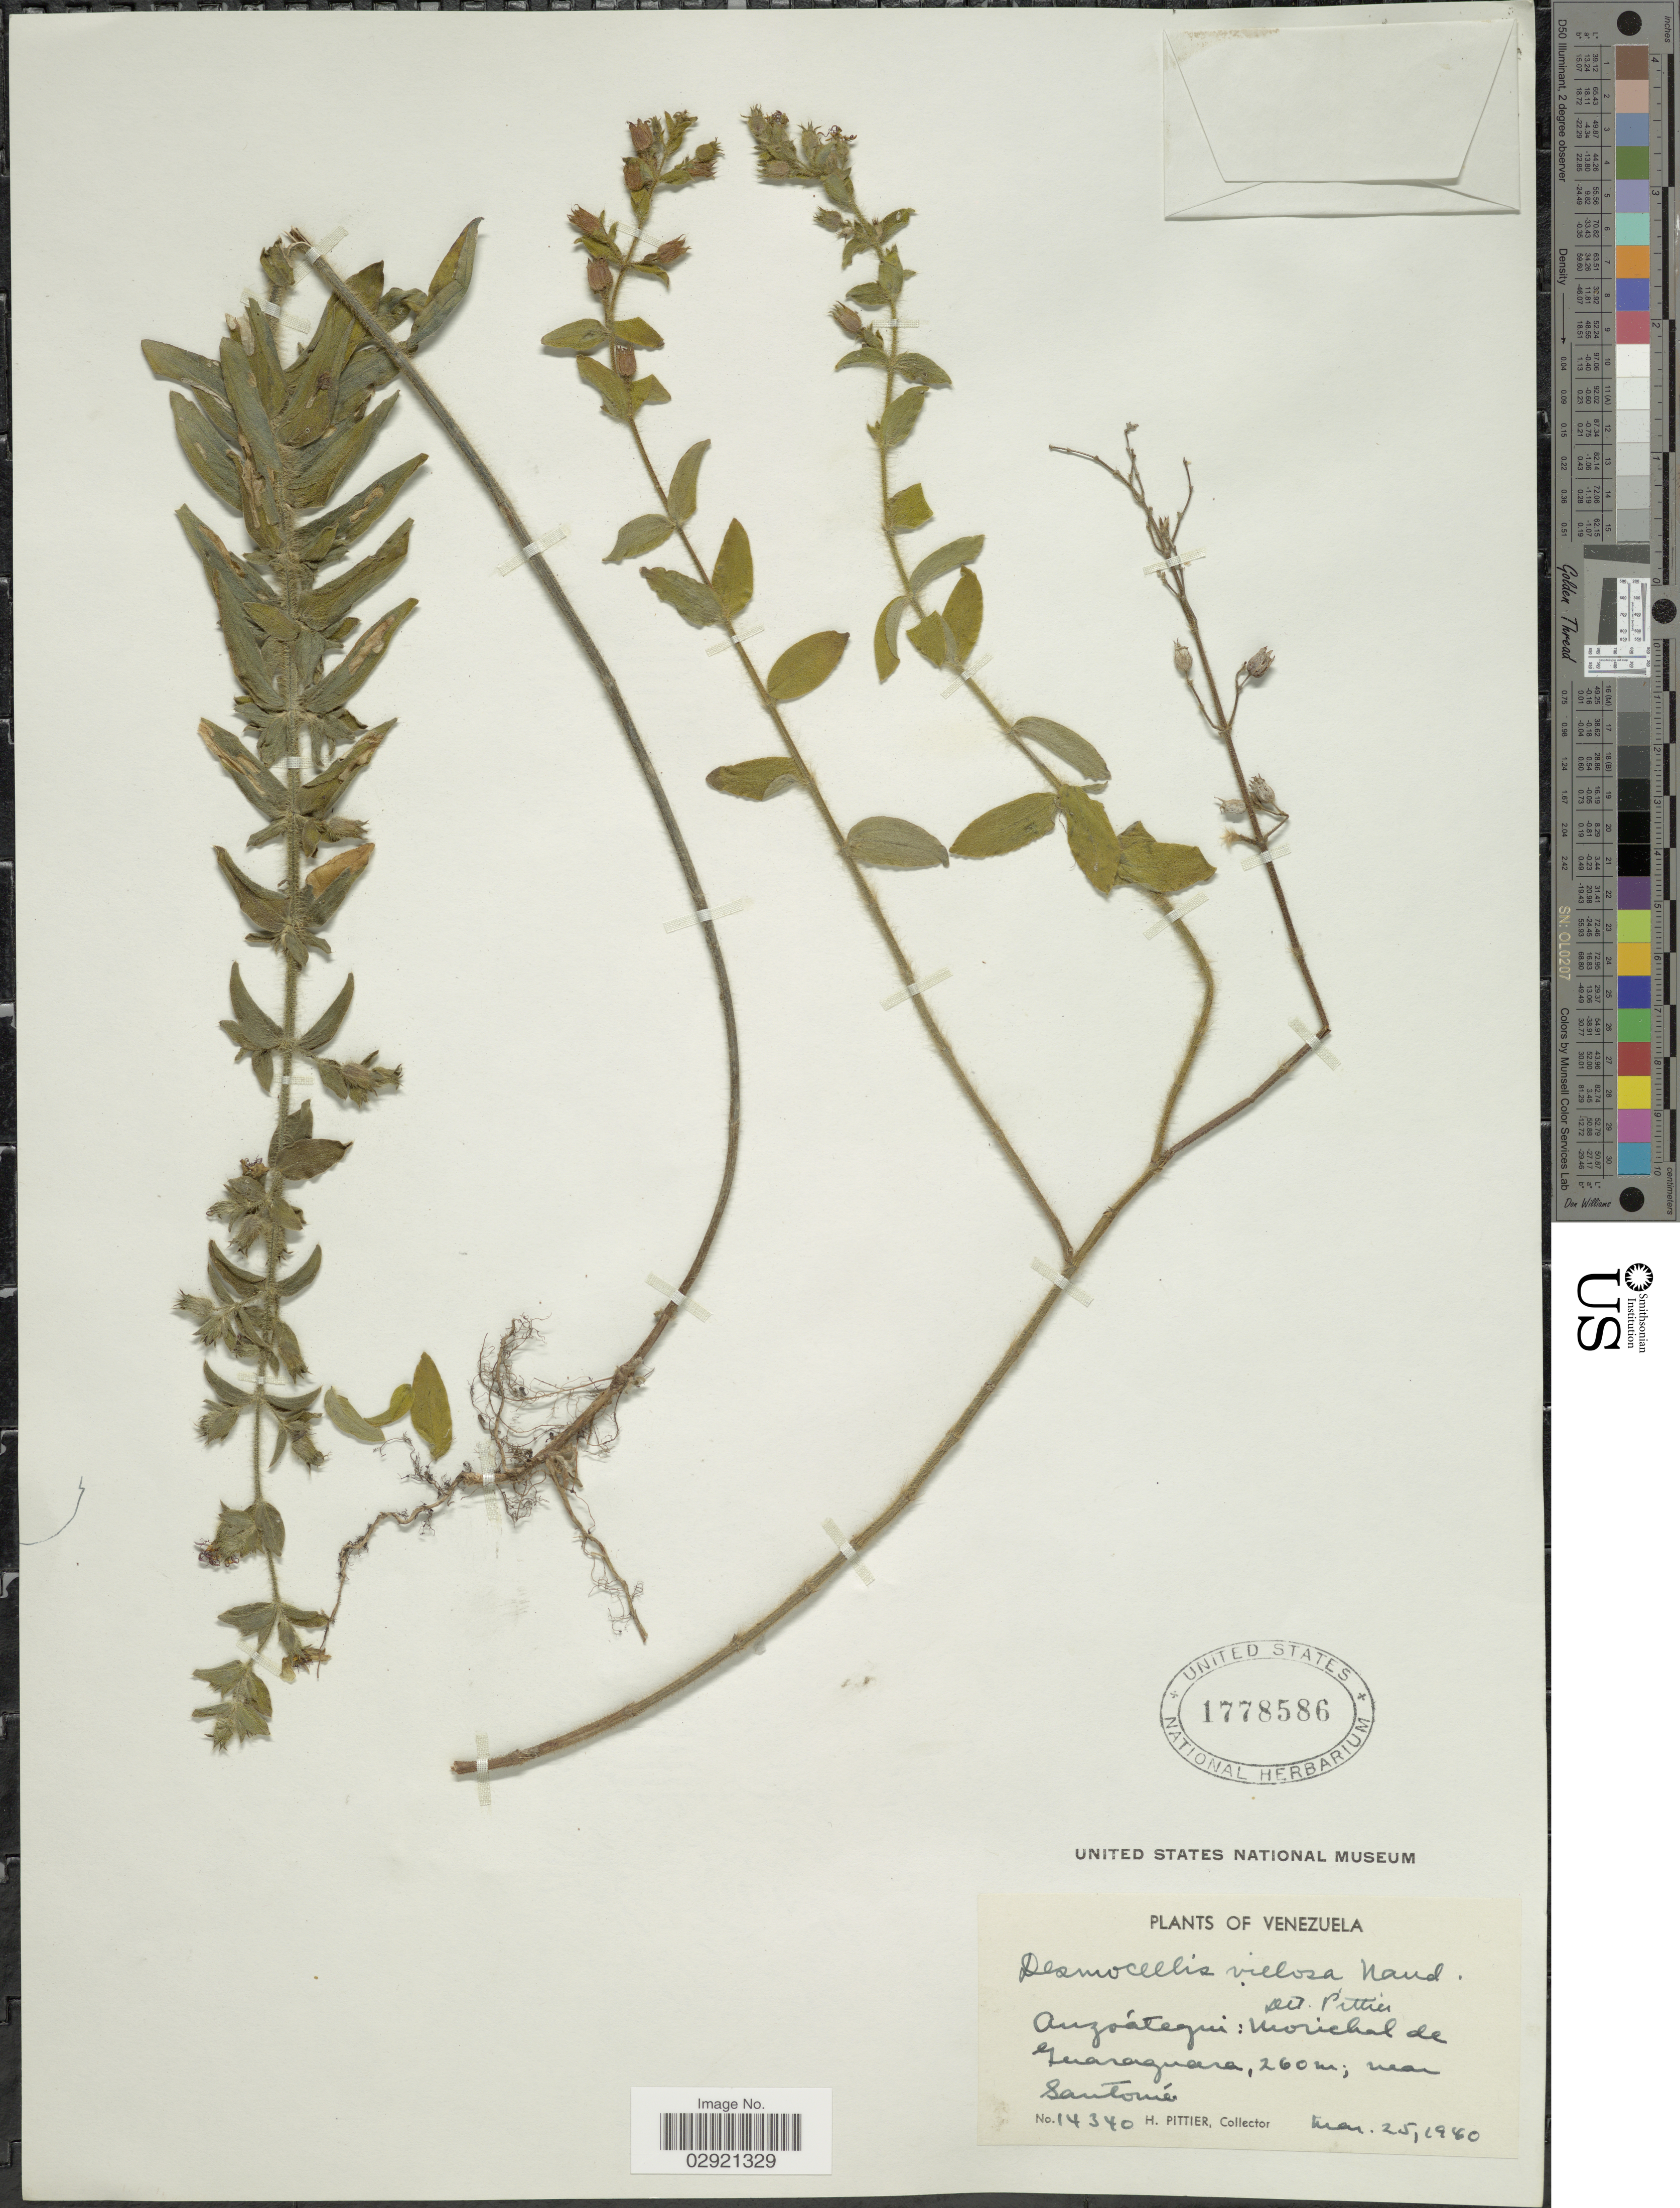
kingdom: Plantae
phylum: Tracheophyta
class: Magnoliopsida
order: Myrtales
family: Melastomataceae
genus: Desmoscelis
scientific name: Desmoscelis villosa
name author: (Aubl.) Naudin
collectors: H. F. Pittier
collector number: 14340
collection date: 1940-03-25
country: Venezuela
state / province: Anzoategui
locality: Morichal de Guaraguara, near Santomé.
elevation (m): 260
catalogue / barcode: US 1778586